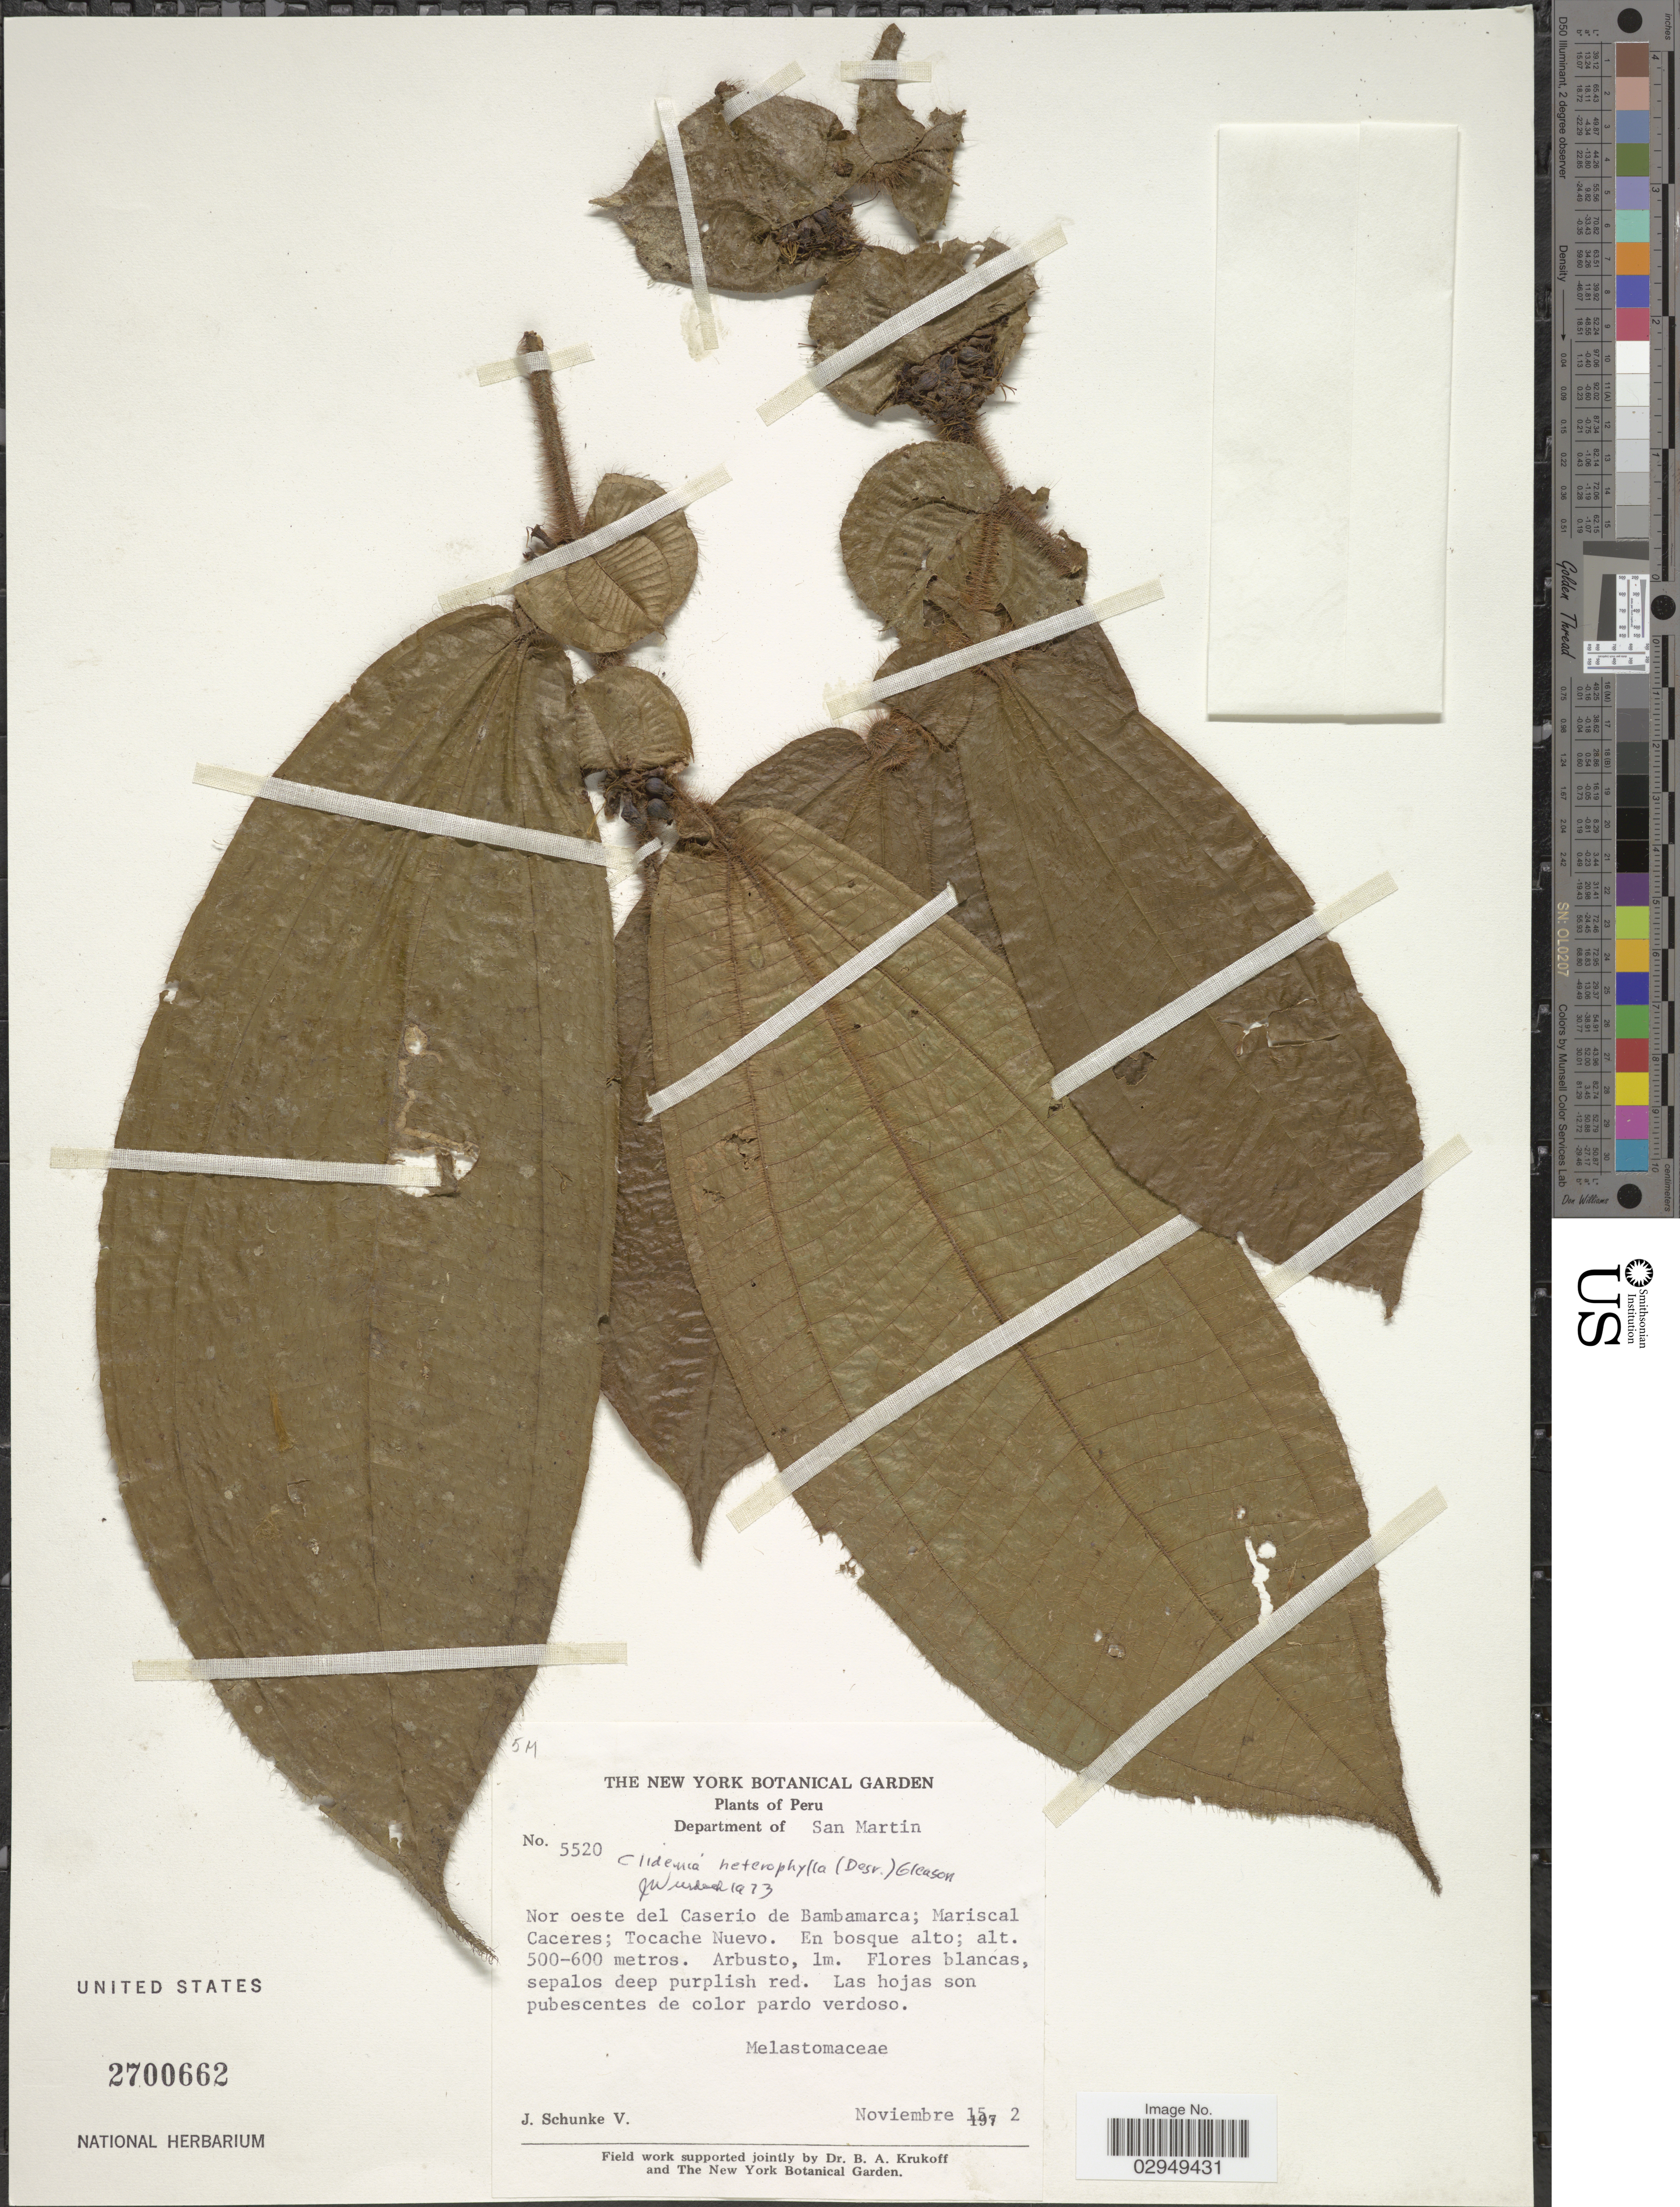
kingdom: Plantae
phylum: Tracheophyta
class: Magnoliopsida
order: Myrtales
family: Melastomataceae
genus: Clidemia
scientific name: Clidemia heterophylla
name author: Steud.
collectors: J. Schunke Vigo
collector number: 5520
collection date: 1972-11-15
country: Peru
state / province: San Martín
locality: Department of San Martin. Nor oeste del Caserio de Bambamarca; Mariscal Caceres; Tocache Nuevo.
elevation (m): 500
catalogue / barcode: US 2700662